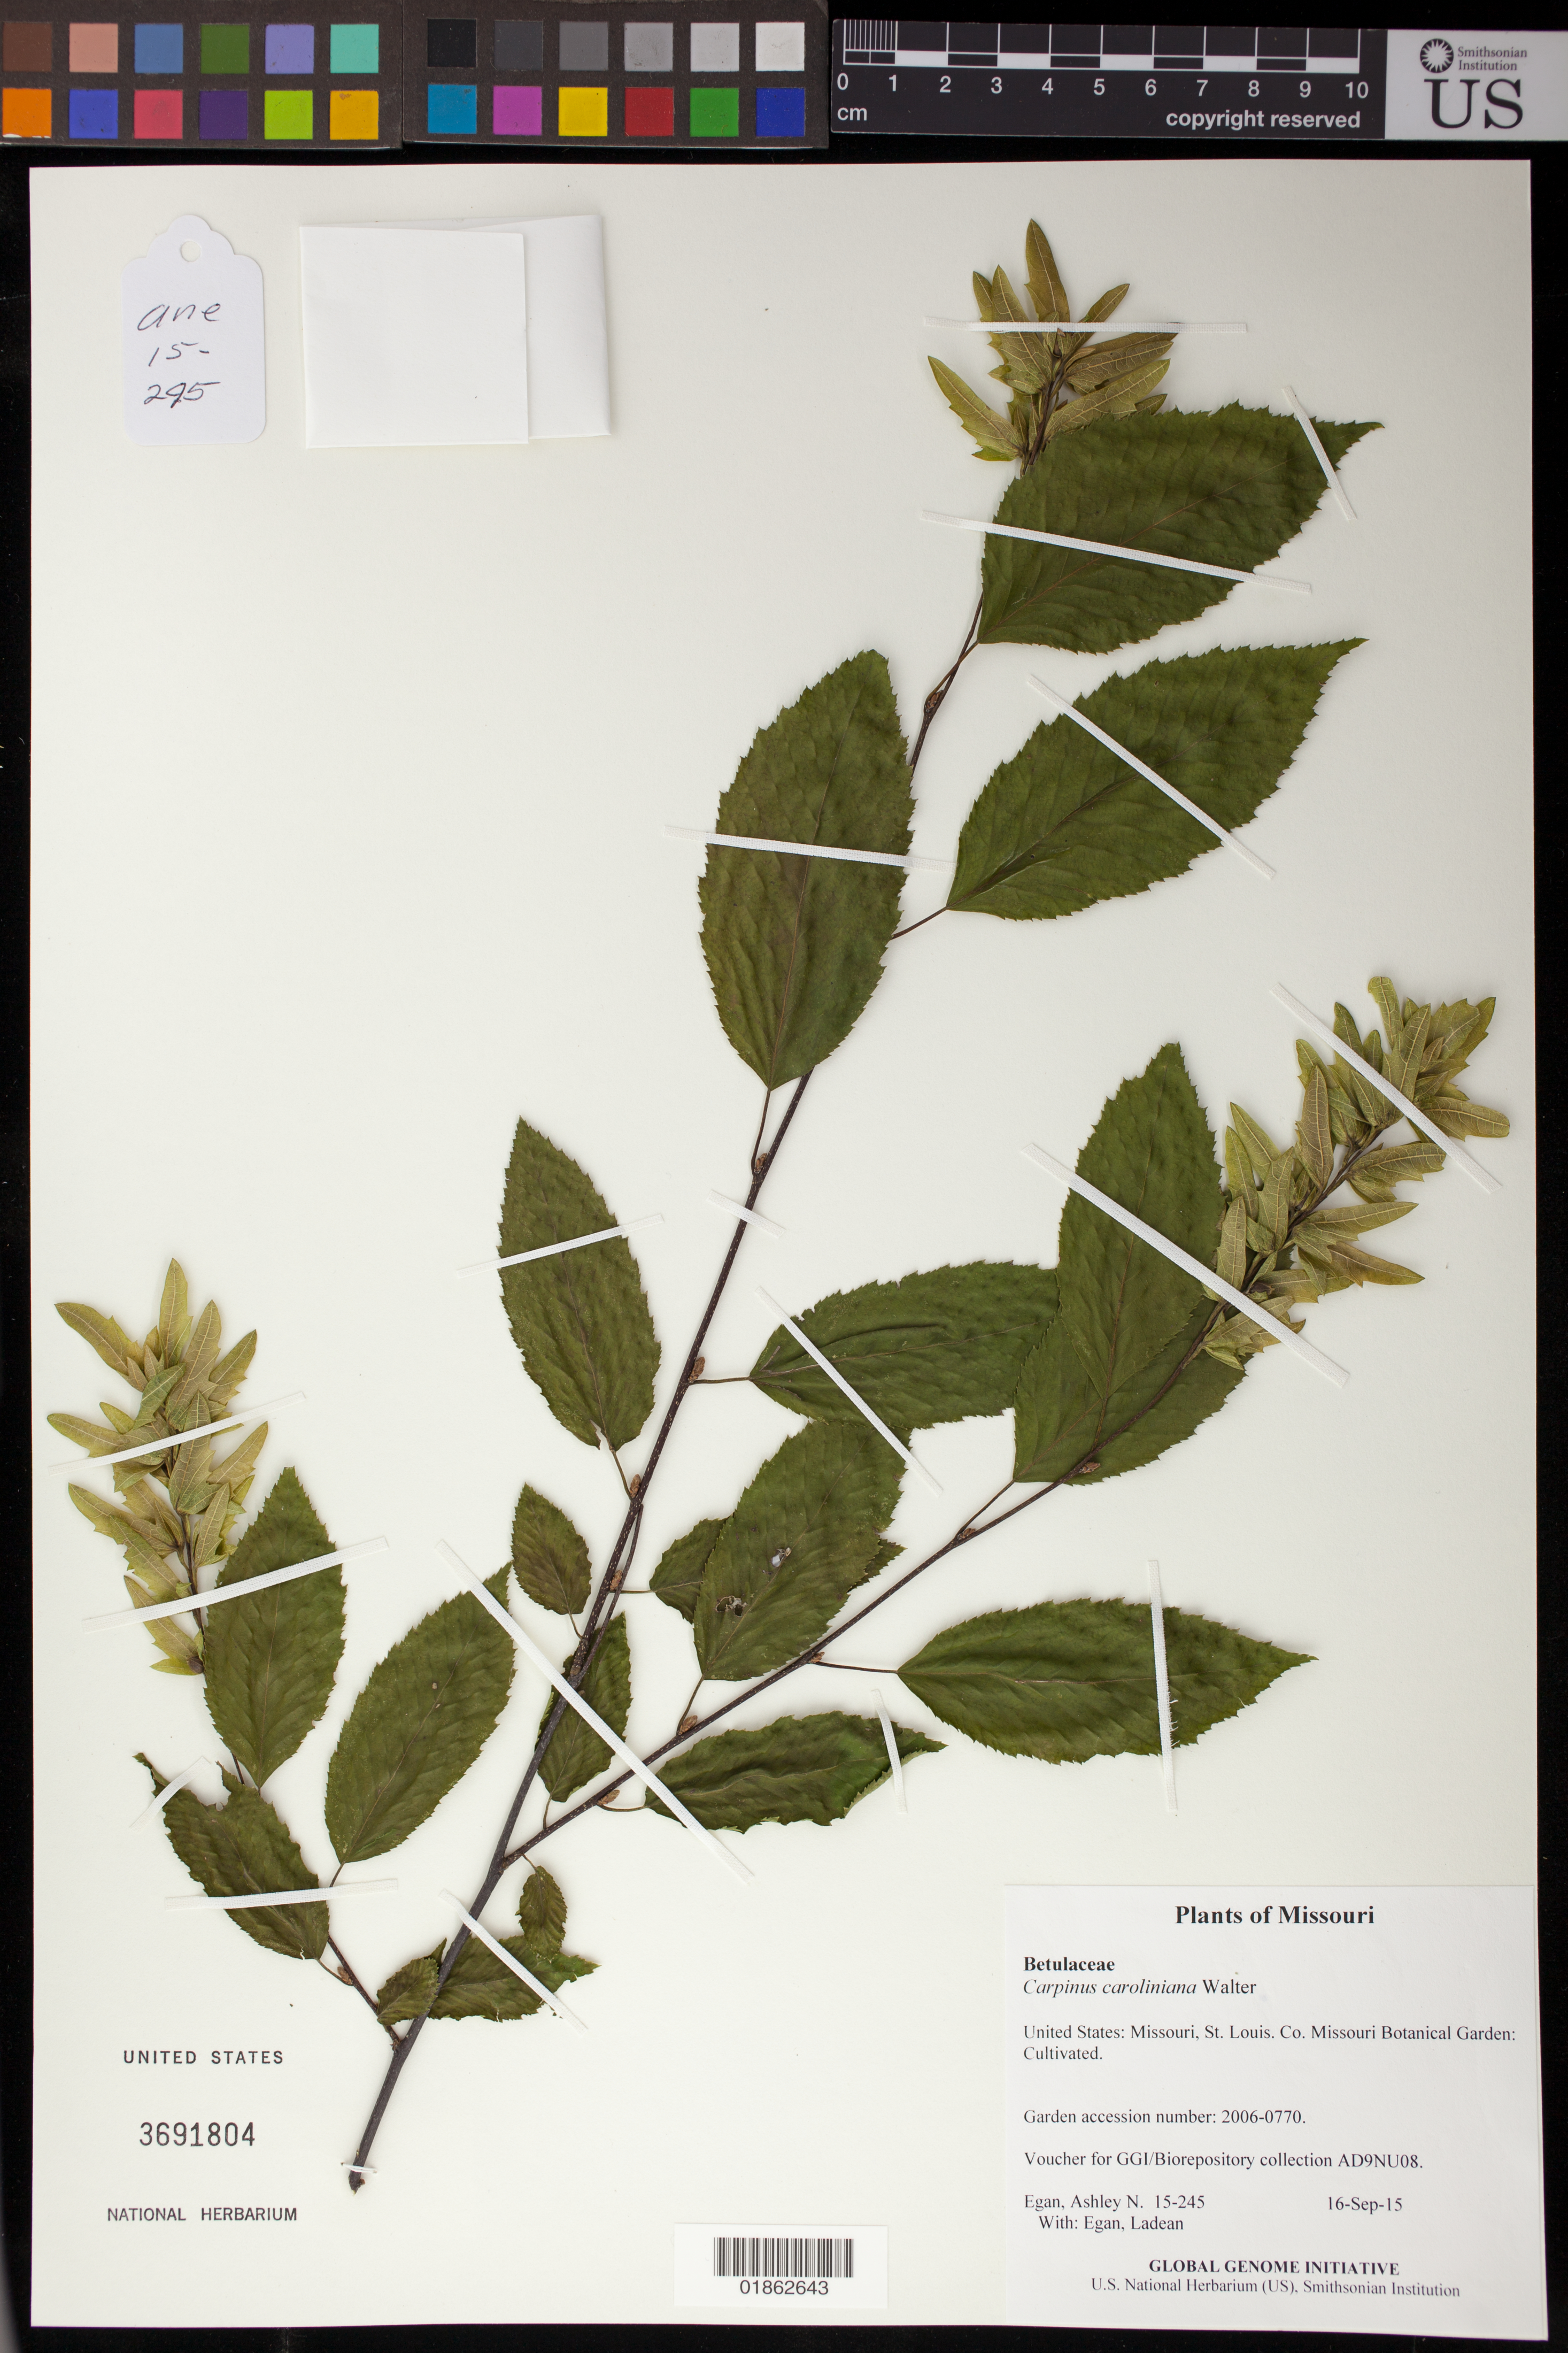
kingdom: Plantae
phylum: Tracheophyta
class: Magnoliopsida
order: Fagales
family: Betulaceae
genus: Carpinus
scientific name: Carpinus caroliniana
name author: Walter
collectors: A. N. Egan & L. Egan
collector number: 15-245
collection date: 2015-09-16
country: United States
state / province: Missouri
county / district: St. Louis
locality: Missouri Botanical Garden: Cultivated.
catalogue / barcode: US 3691804